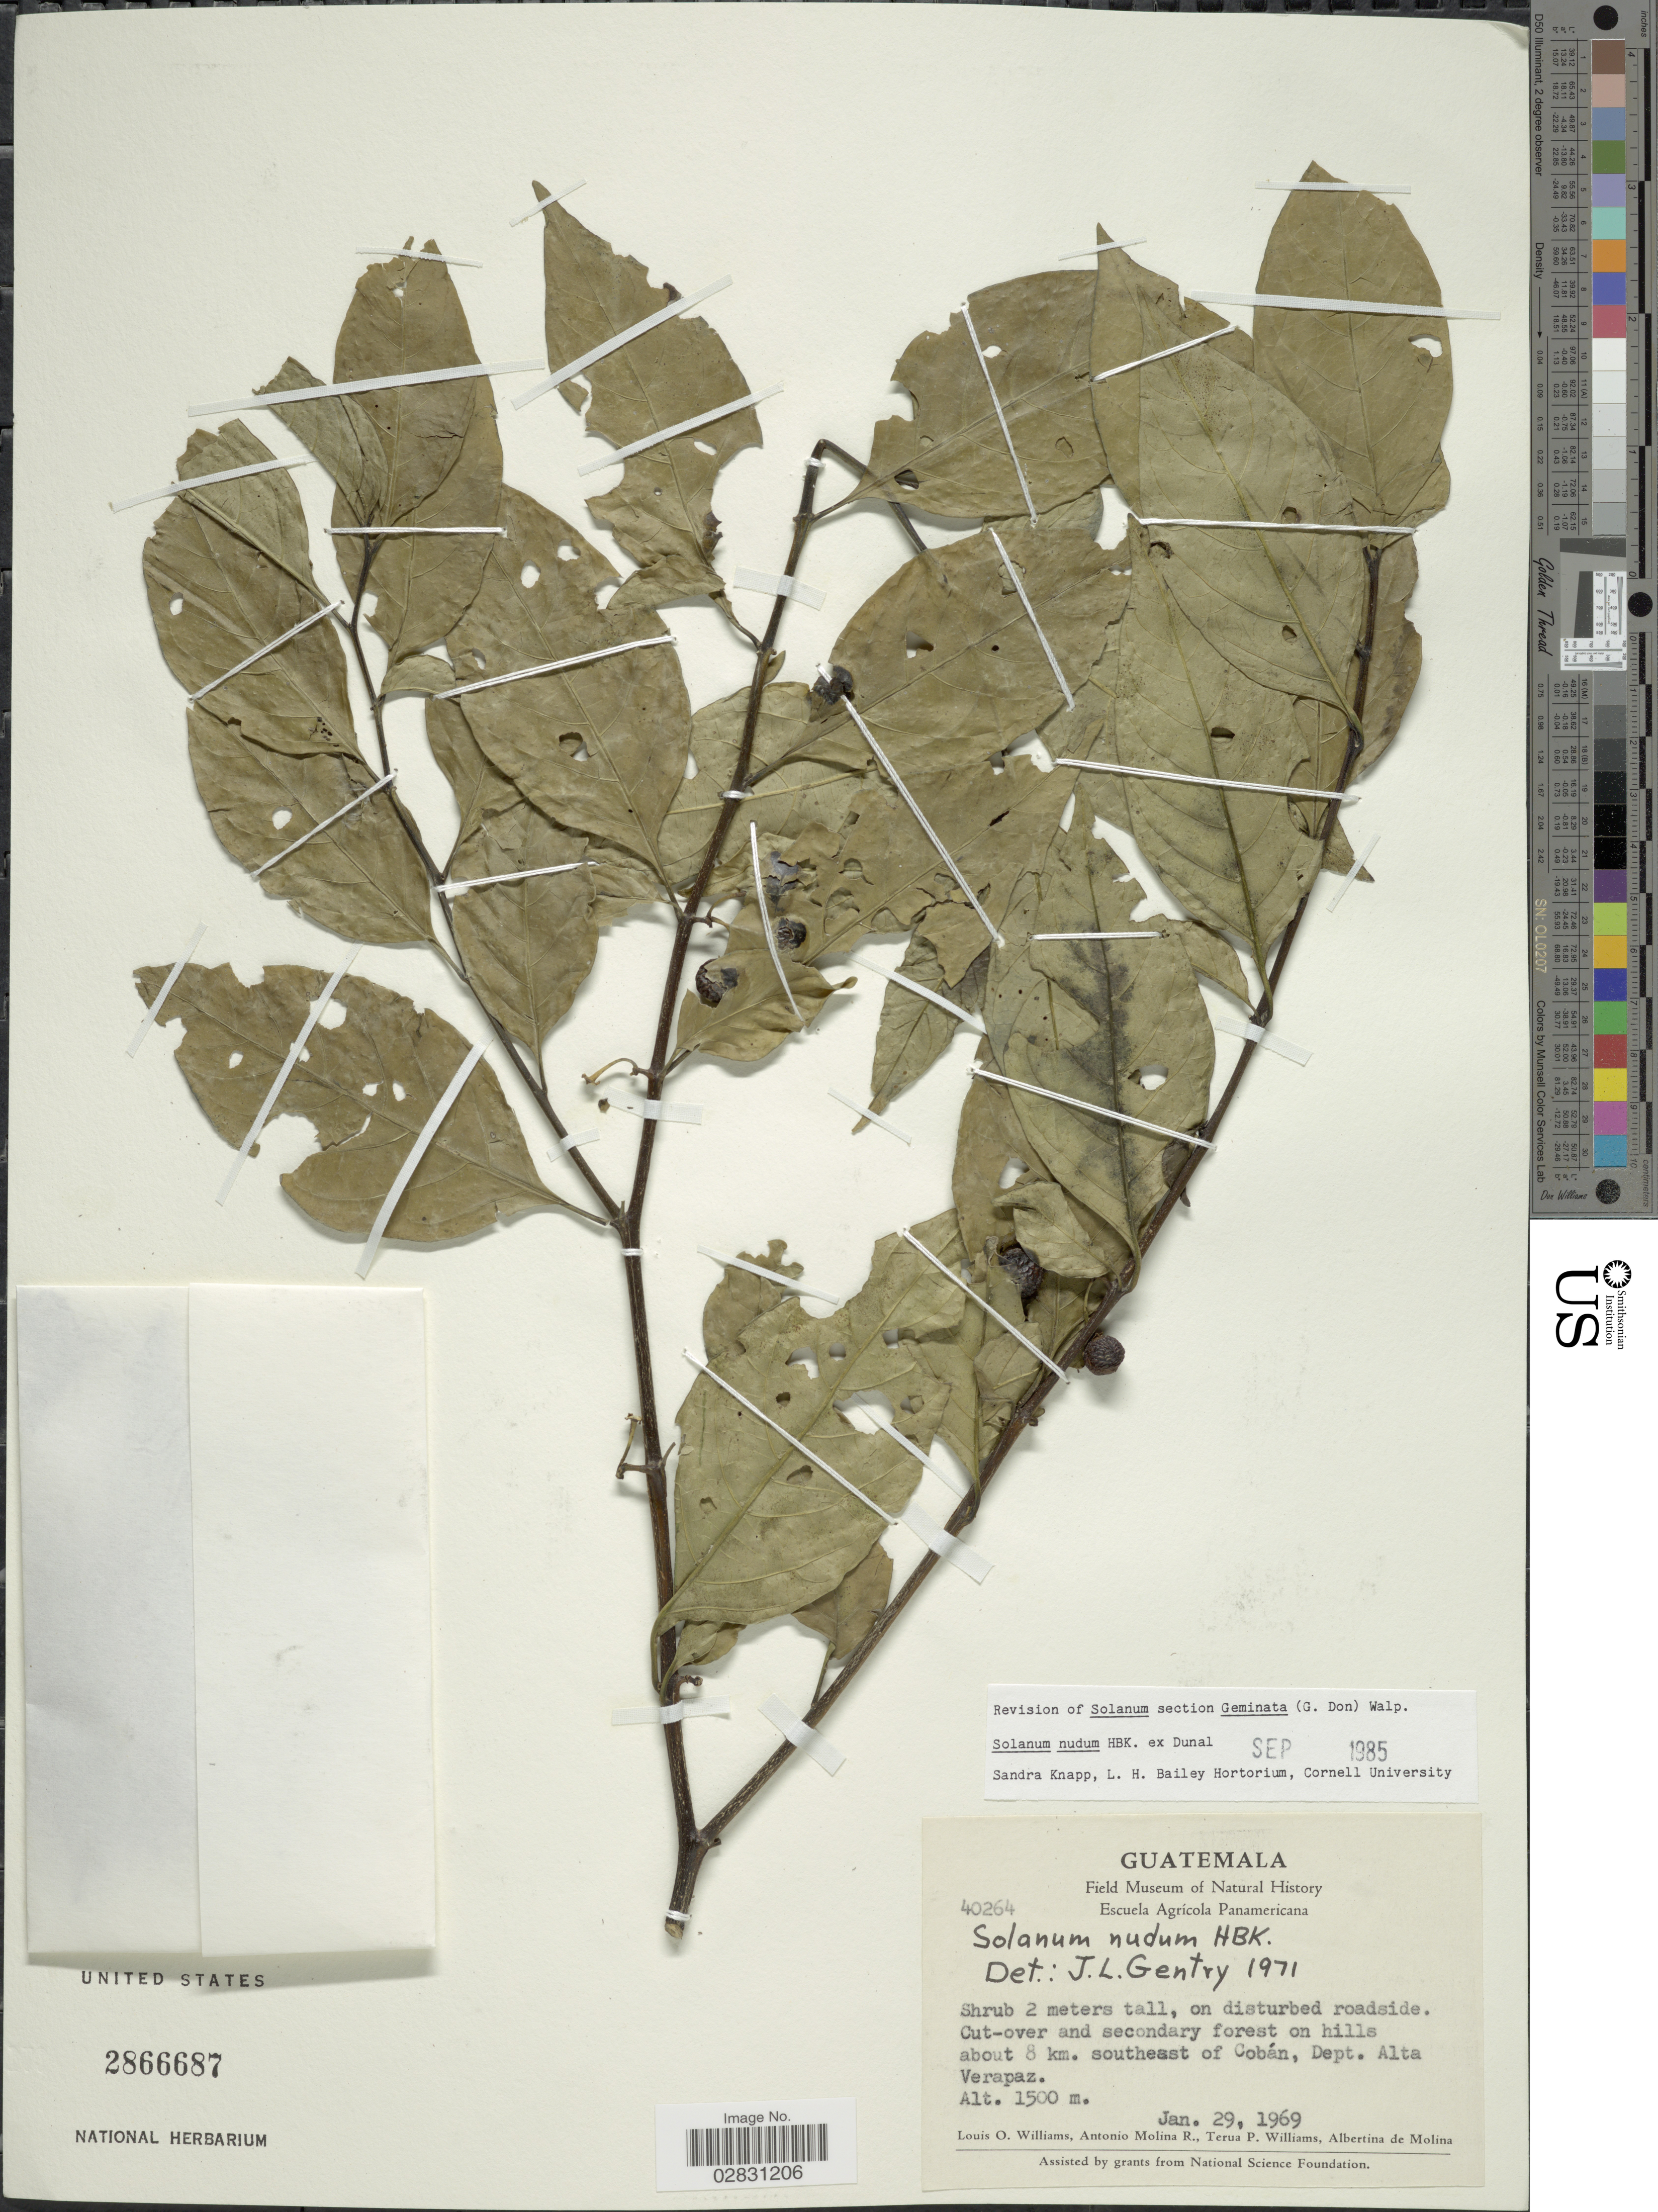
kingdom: Plantae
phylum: Tracheophyta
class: Magnoliopsida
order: Solanales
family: Solanaceae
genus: Solanum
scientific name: Solanum nudum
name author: Humb. & Bonpl. ex Dunal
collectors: L. O. Williams, A. Molina R., T. Williams & A. R. Molina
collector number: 40264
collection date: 1969-01-29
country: Guatemala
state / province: Alta Verapaz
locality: On hills about 8 km. southeast of Cobán, Dept. Alta Verapaz.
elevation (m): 1500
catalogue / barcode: US 2866687